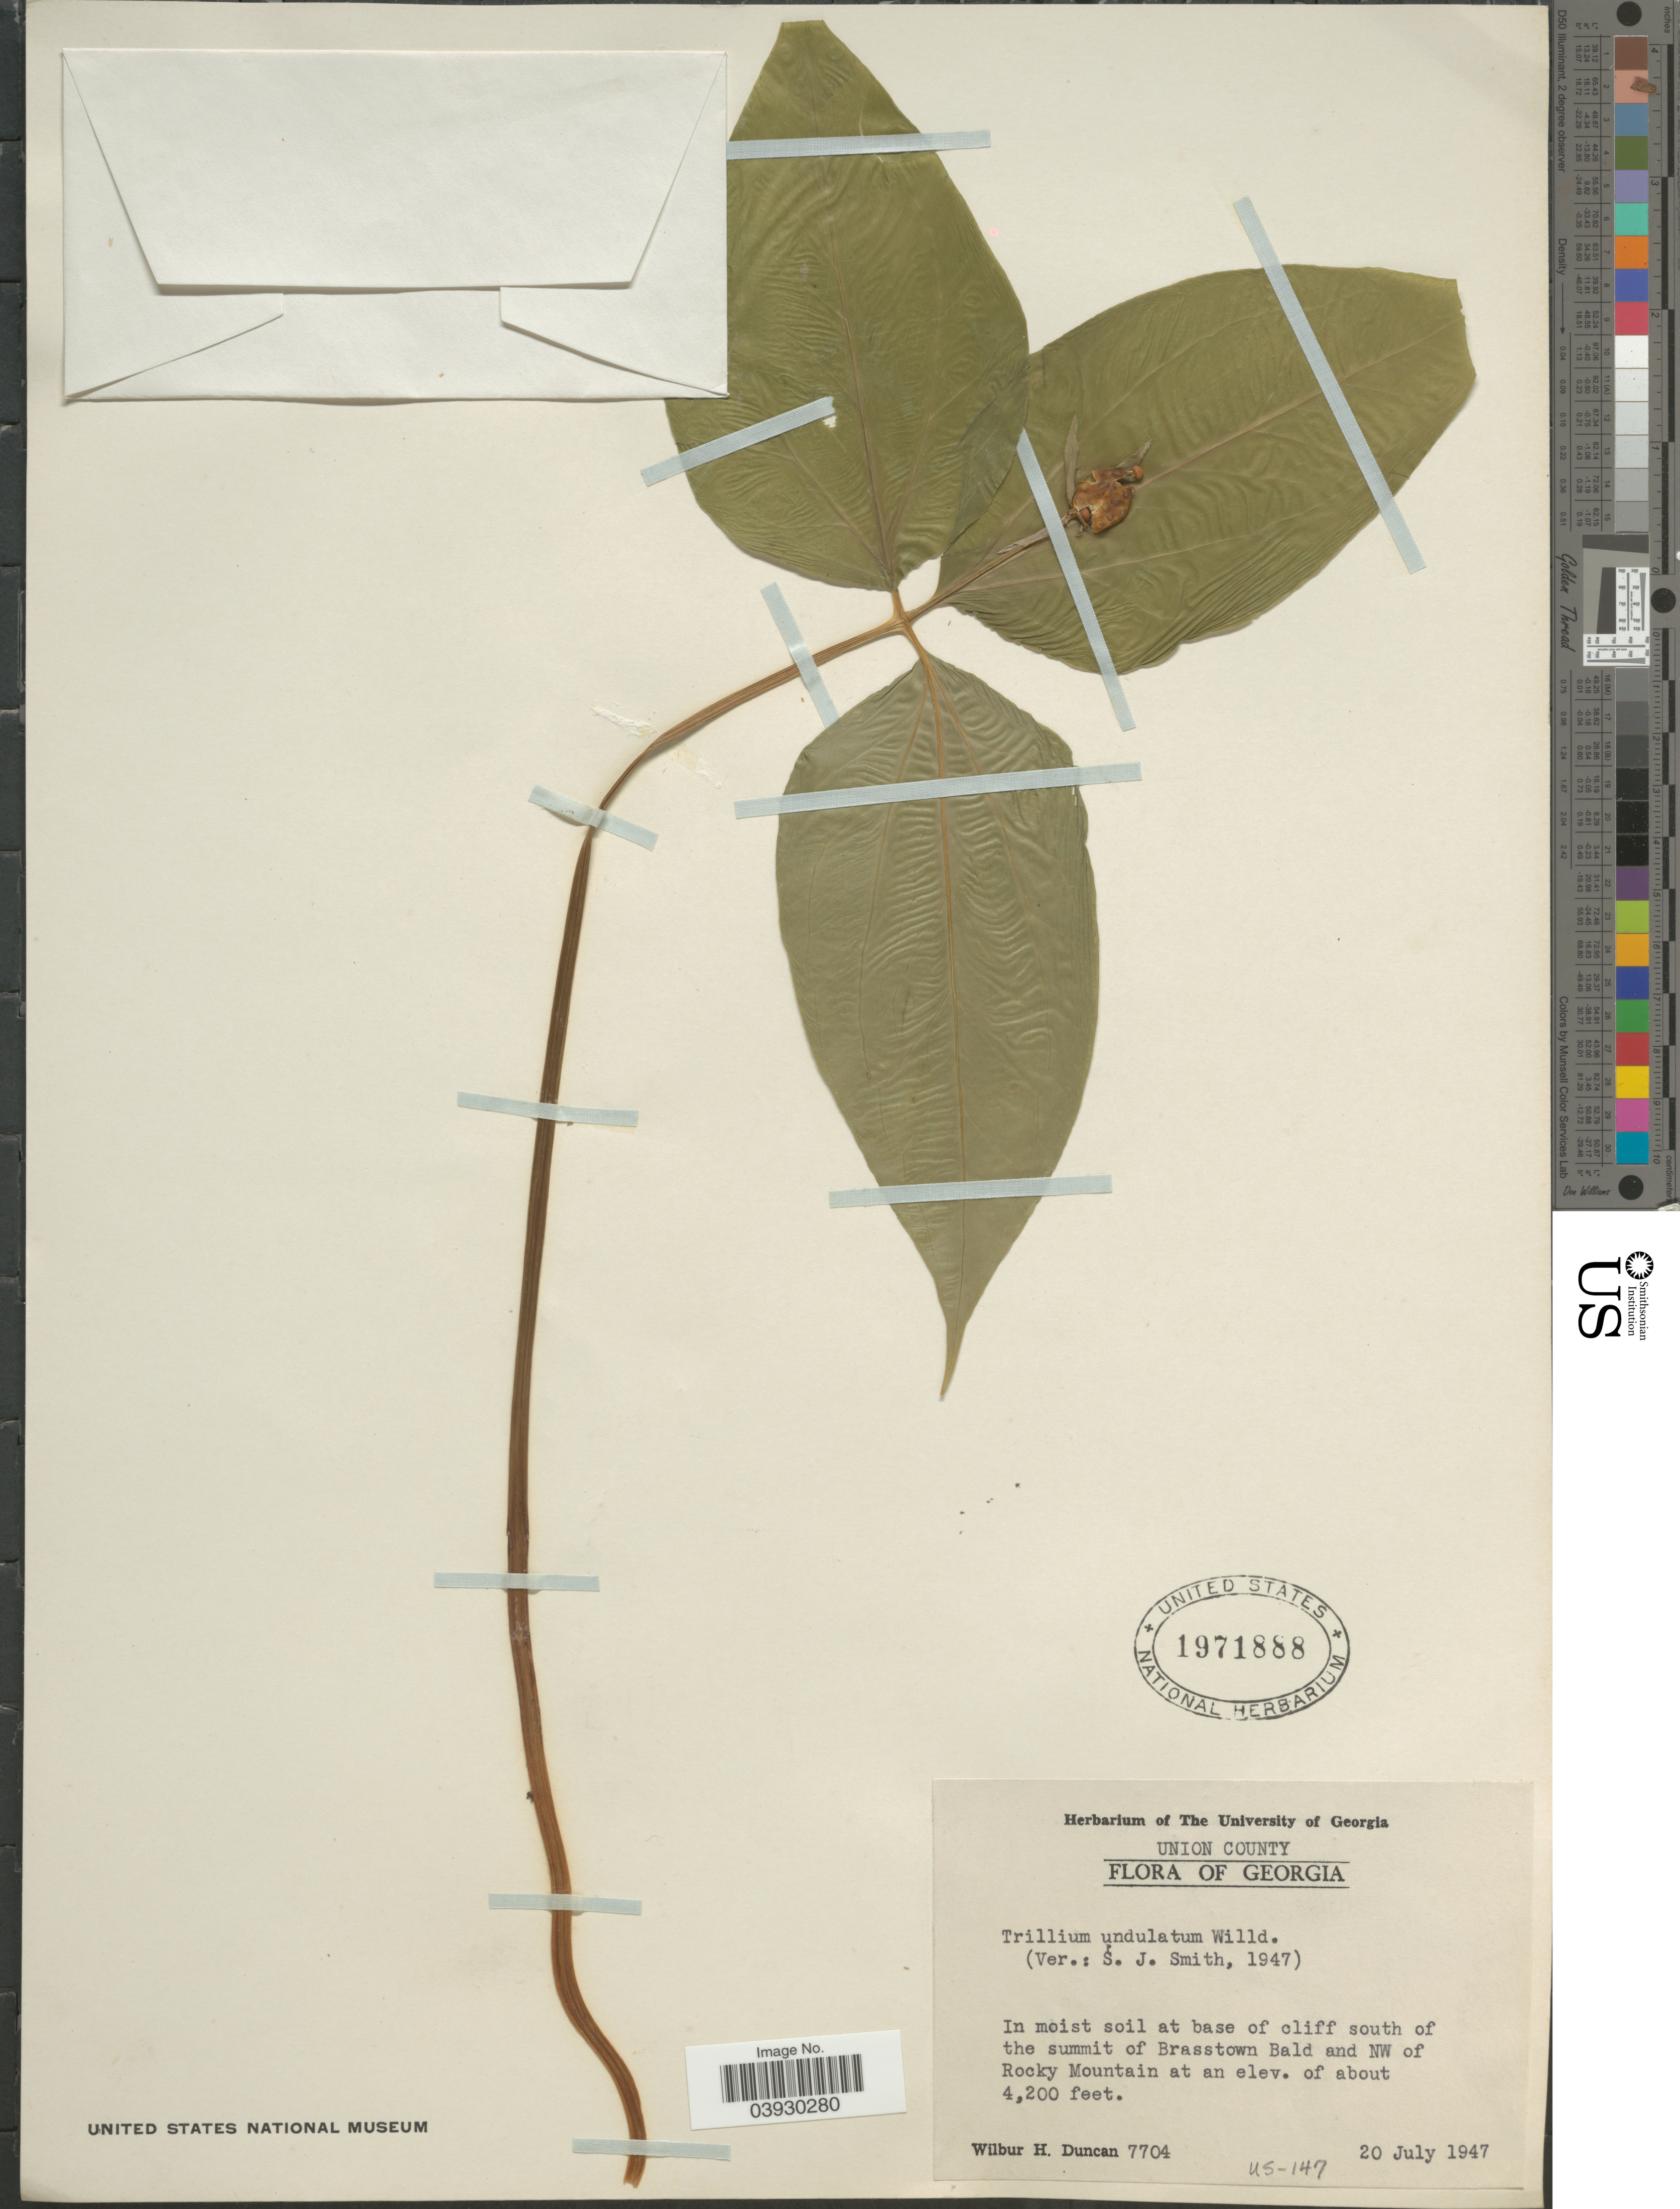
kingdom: Plantae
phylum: Tracheophyta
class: Liliopsida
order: Liliales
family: Melanthiaceae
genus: Trillium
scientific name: Trillium undulatum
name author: Willd.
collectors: W. H. Duncan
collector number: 7704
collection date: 1947-07-20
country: United States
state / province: Georgia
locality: Union County. In moist soil at base of cliff south of the summit of Brasstown Bald and NW of Rocky Mountain.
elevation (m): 1280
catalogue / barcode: US 1971888